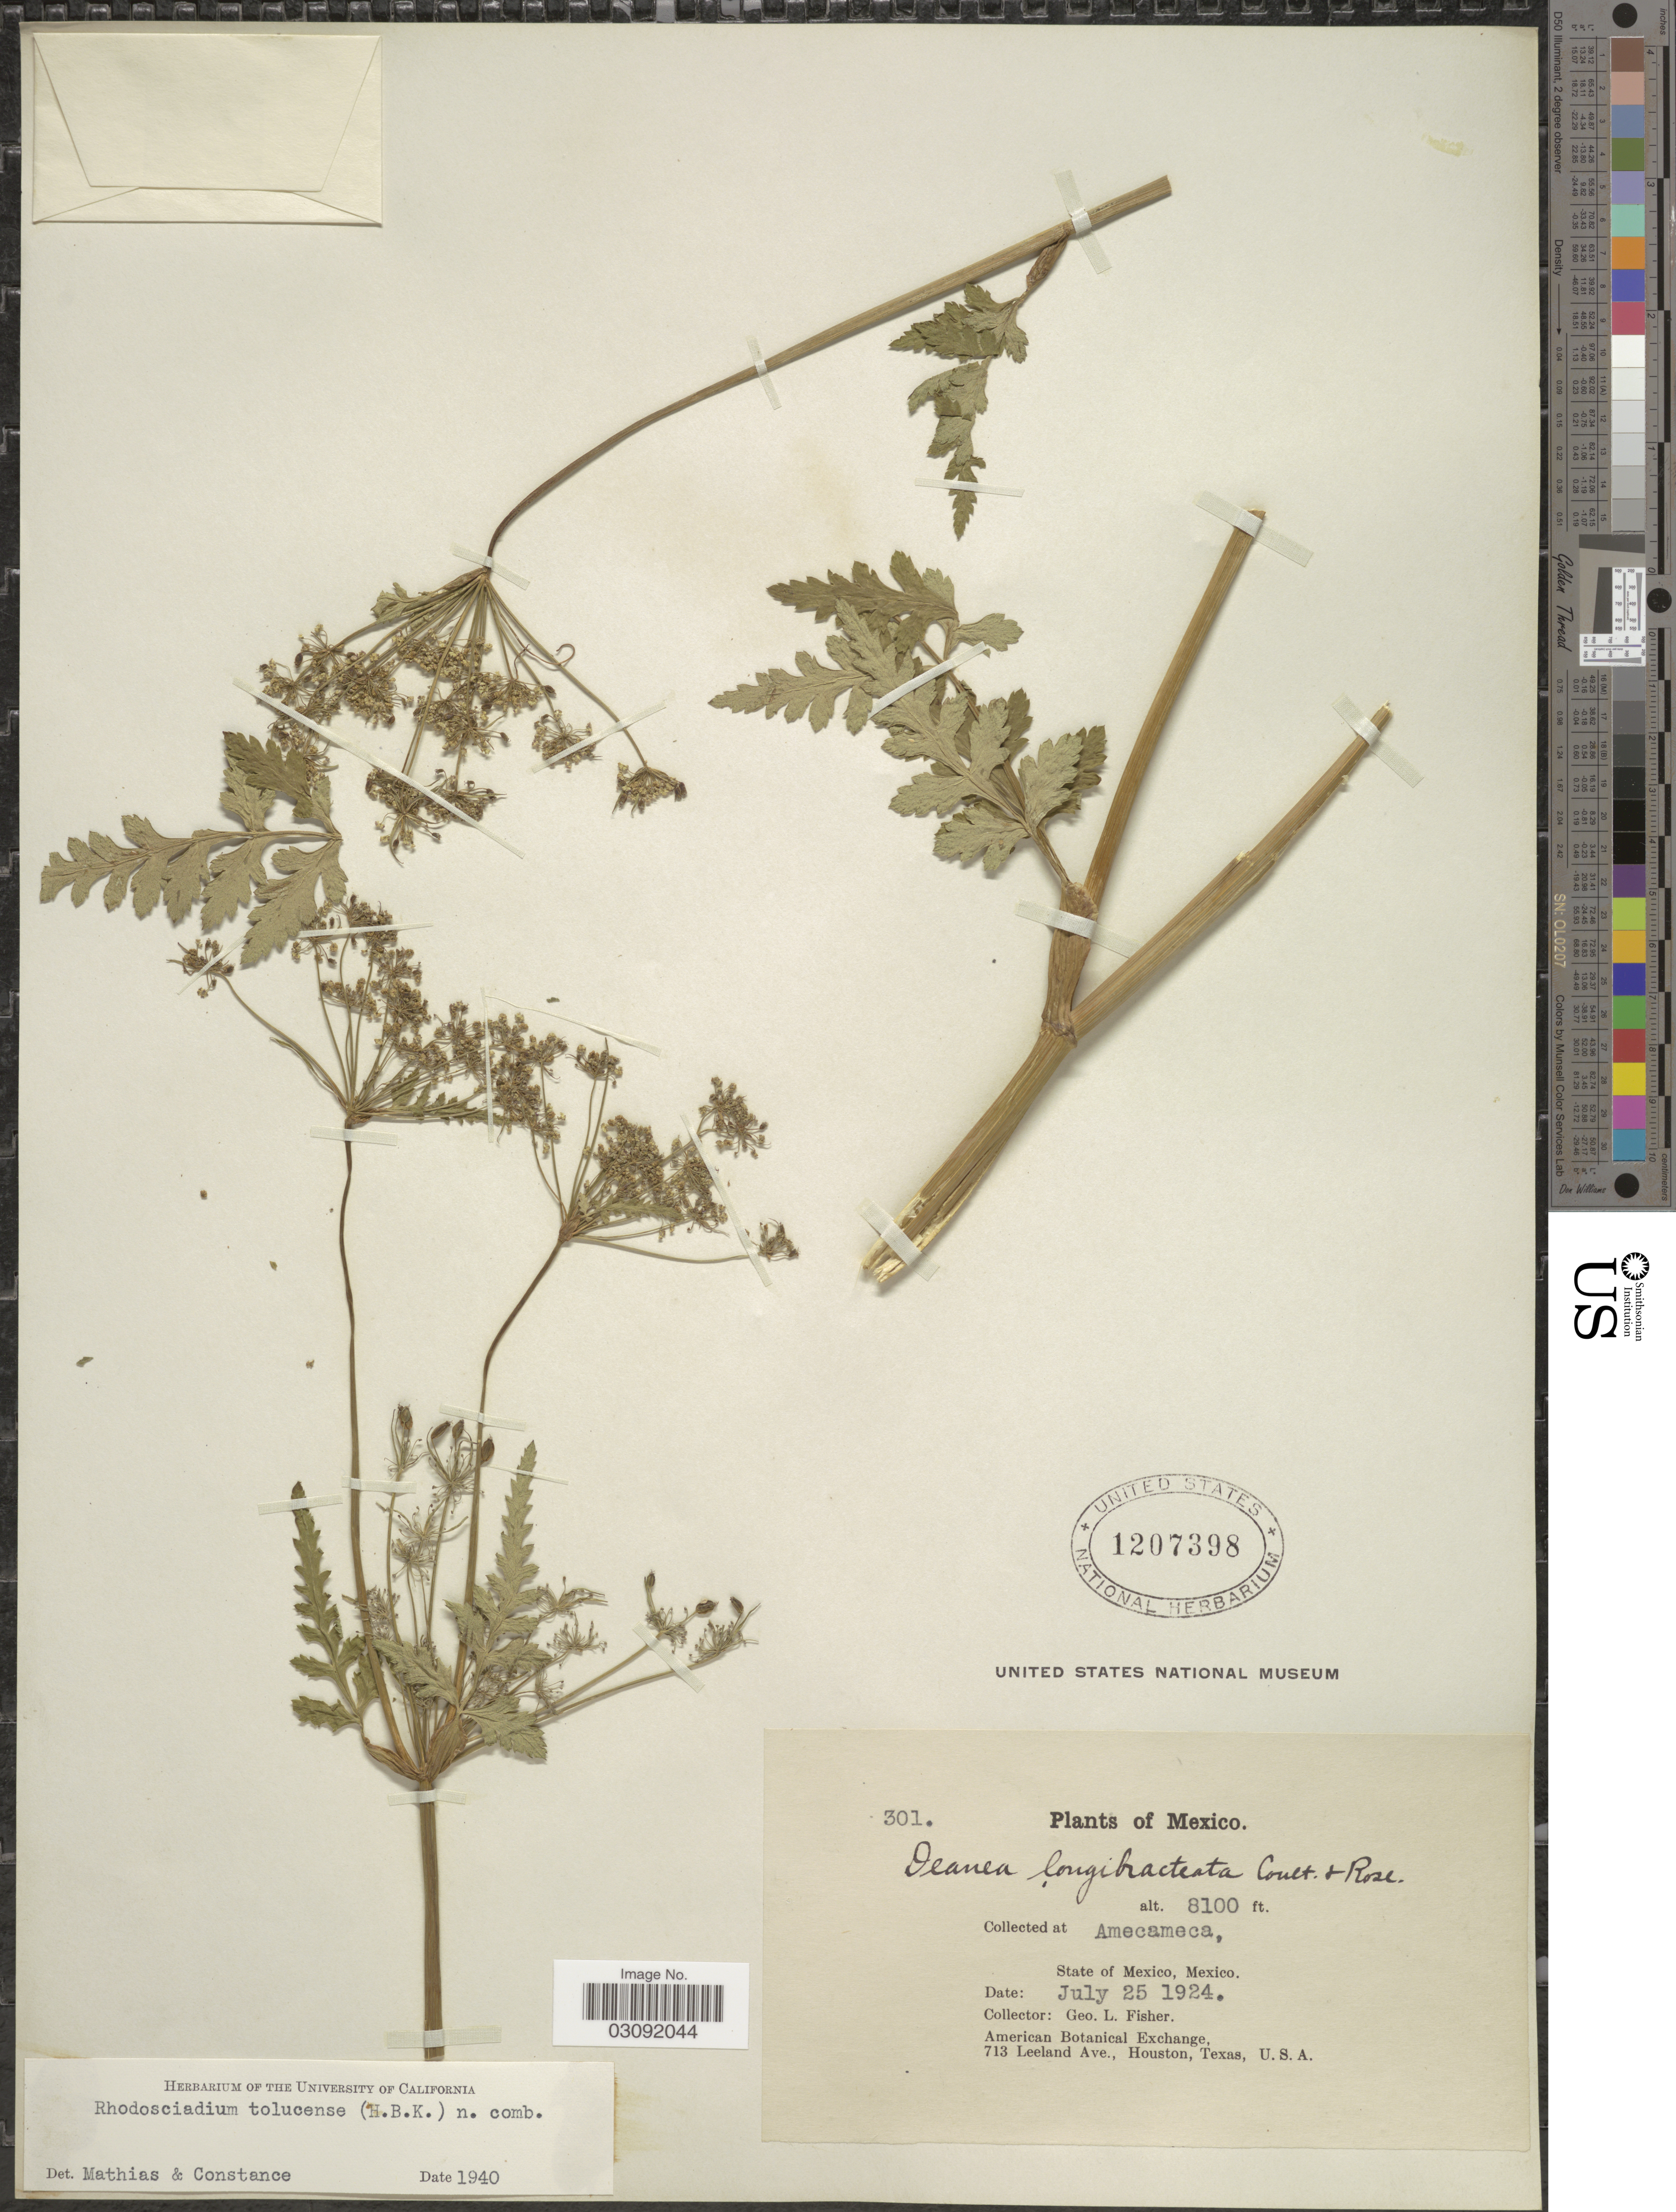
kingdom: Plantae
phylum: Tracheophyta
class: Magnoliopsida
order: Apiales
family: Apiaceae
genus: Rhodosciadium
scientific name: Rhodosciadium tolucense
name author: (Kunth) Mathias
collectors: G. L. Fisher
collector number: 301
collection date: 1924-07-25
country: Mexico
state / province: México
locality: At Amecameca.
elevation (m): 2469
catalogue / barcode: US 1207398